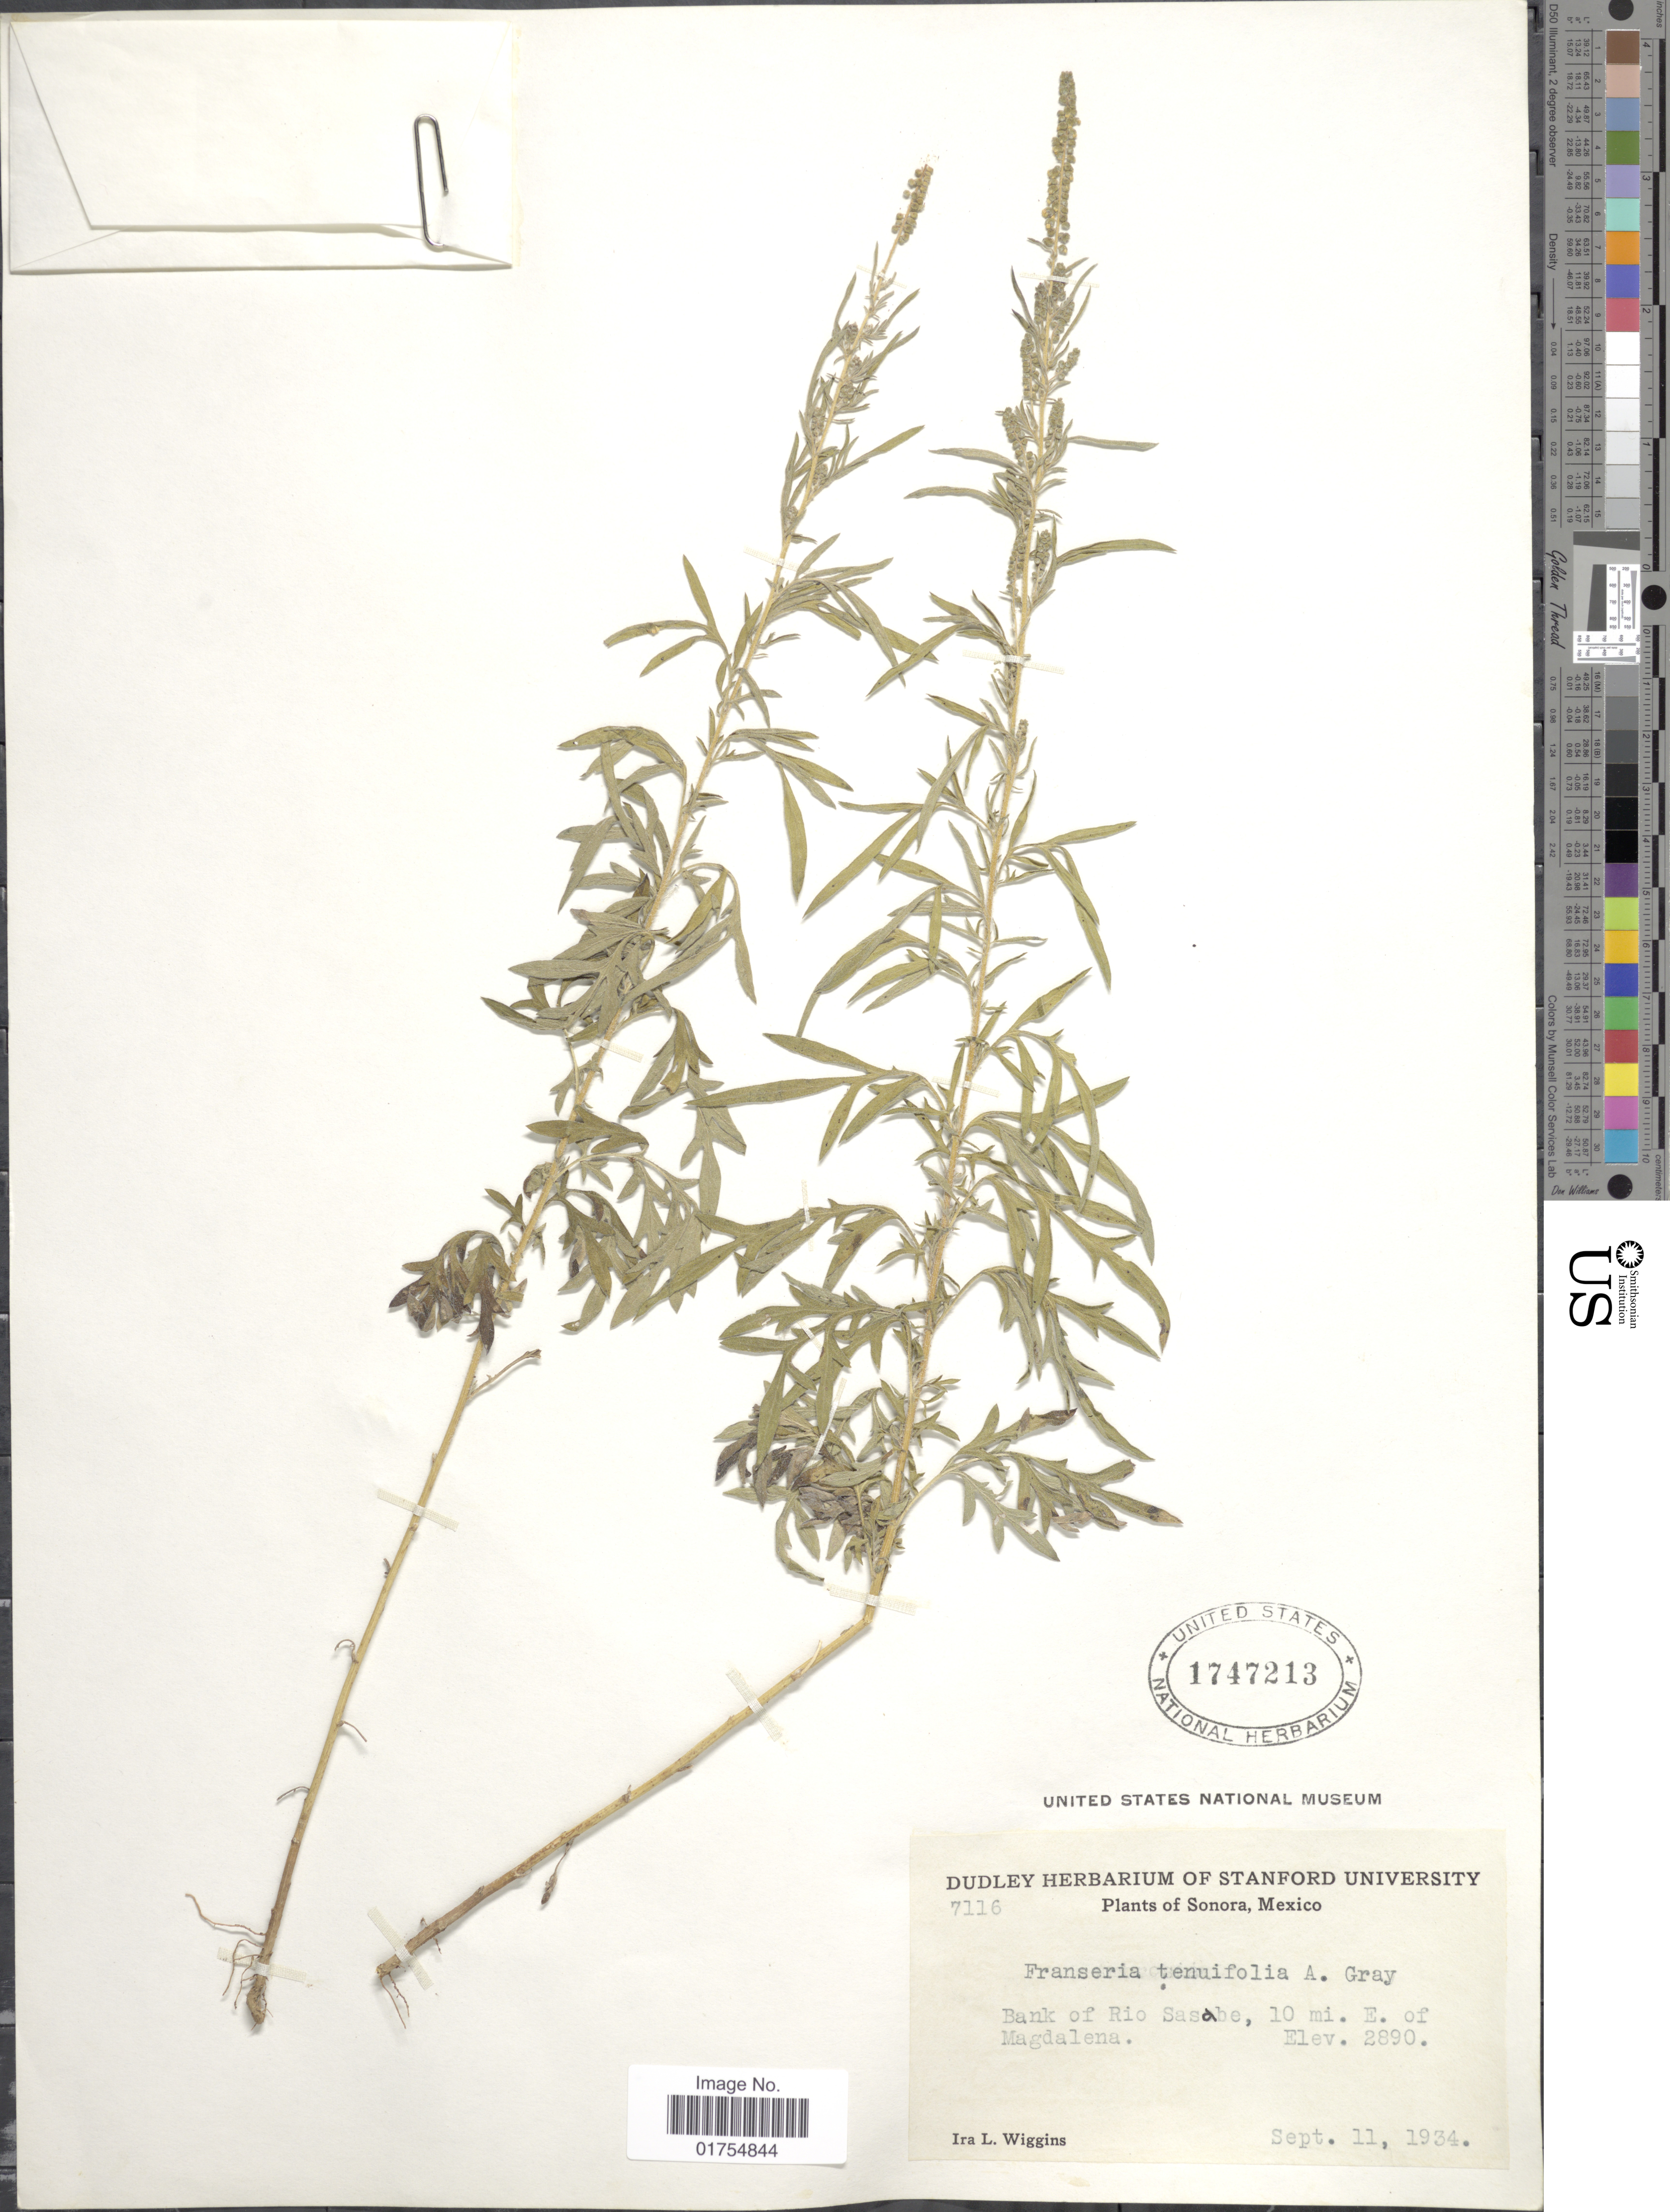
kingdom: Plantae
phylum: Tracheophyta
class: Magnoliopsida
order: Asterales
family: Asteraceae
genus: Franseria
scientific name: Franseria confertiflora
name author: (DC.) Rydb.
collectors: I. L. Wiggins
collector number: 7116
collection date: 1934-09-11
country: Mexico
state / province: Sonora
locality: Bank of Rio Sasche, 10 mi. E of Magdalena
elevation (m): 2890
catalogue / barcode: US 1747213